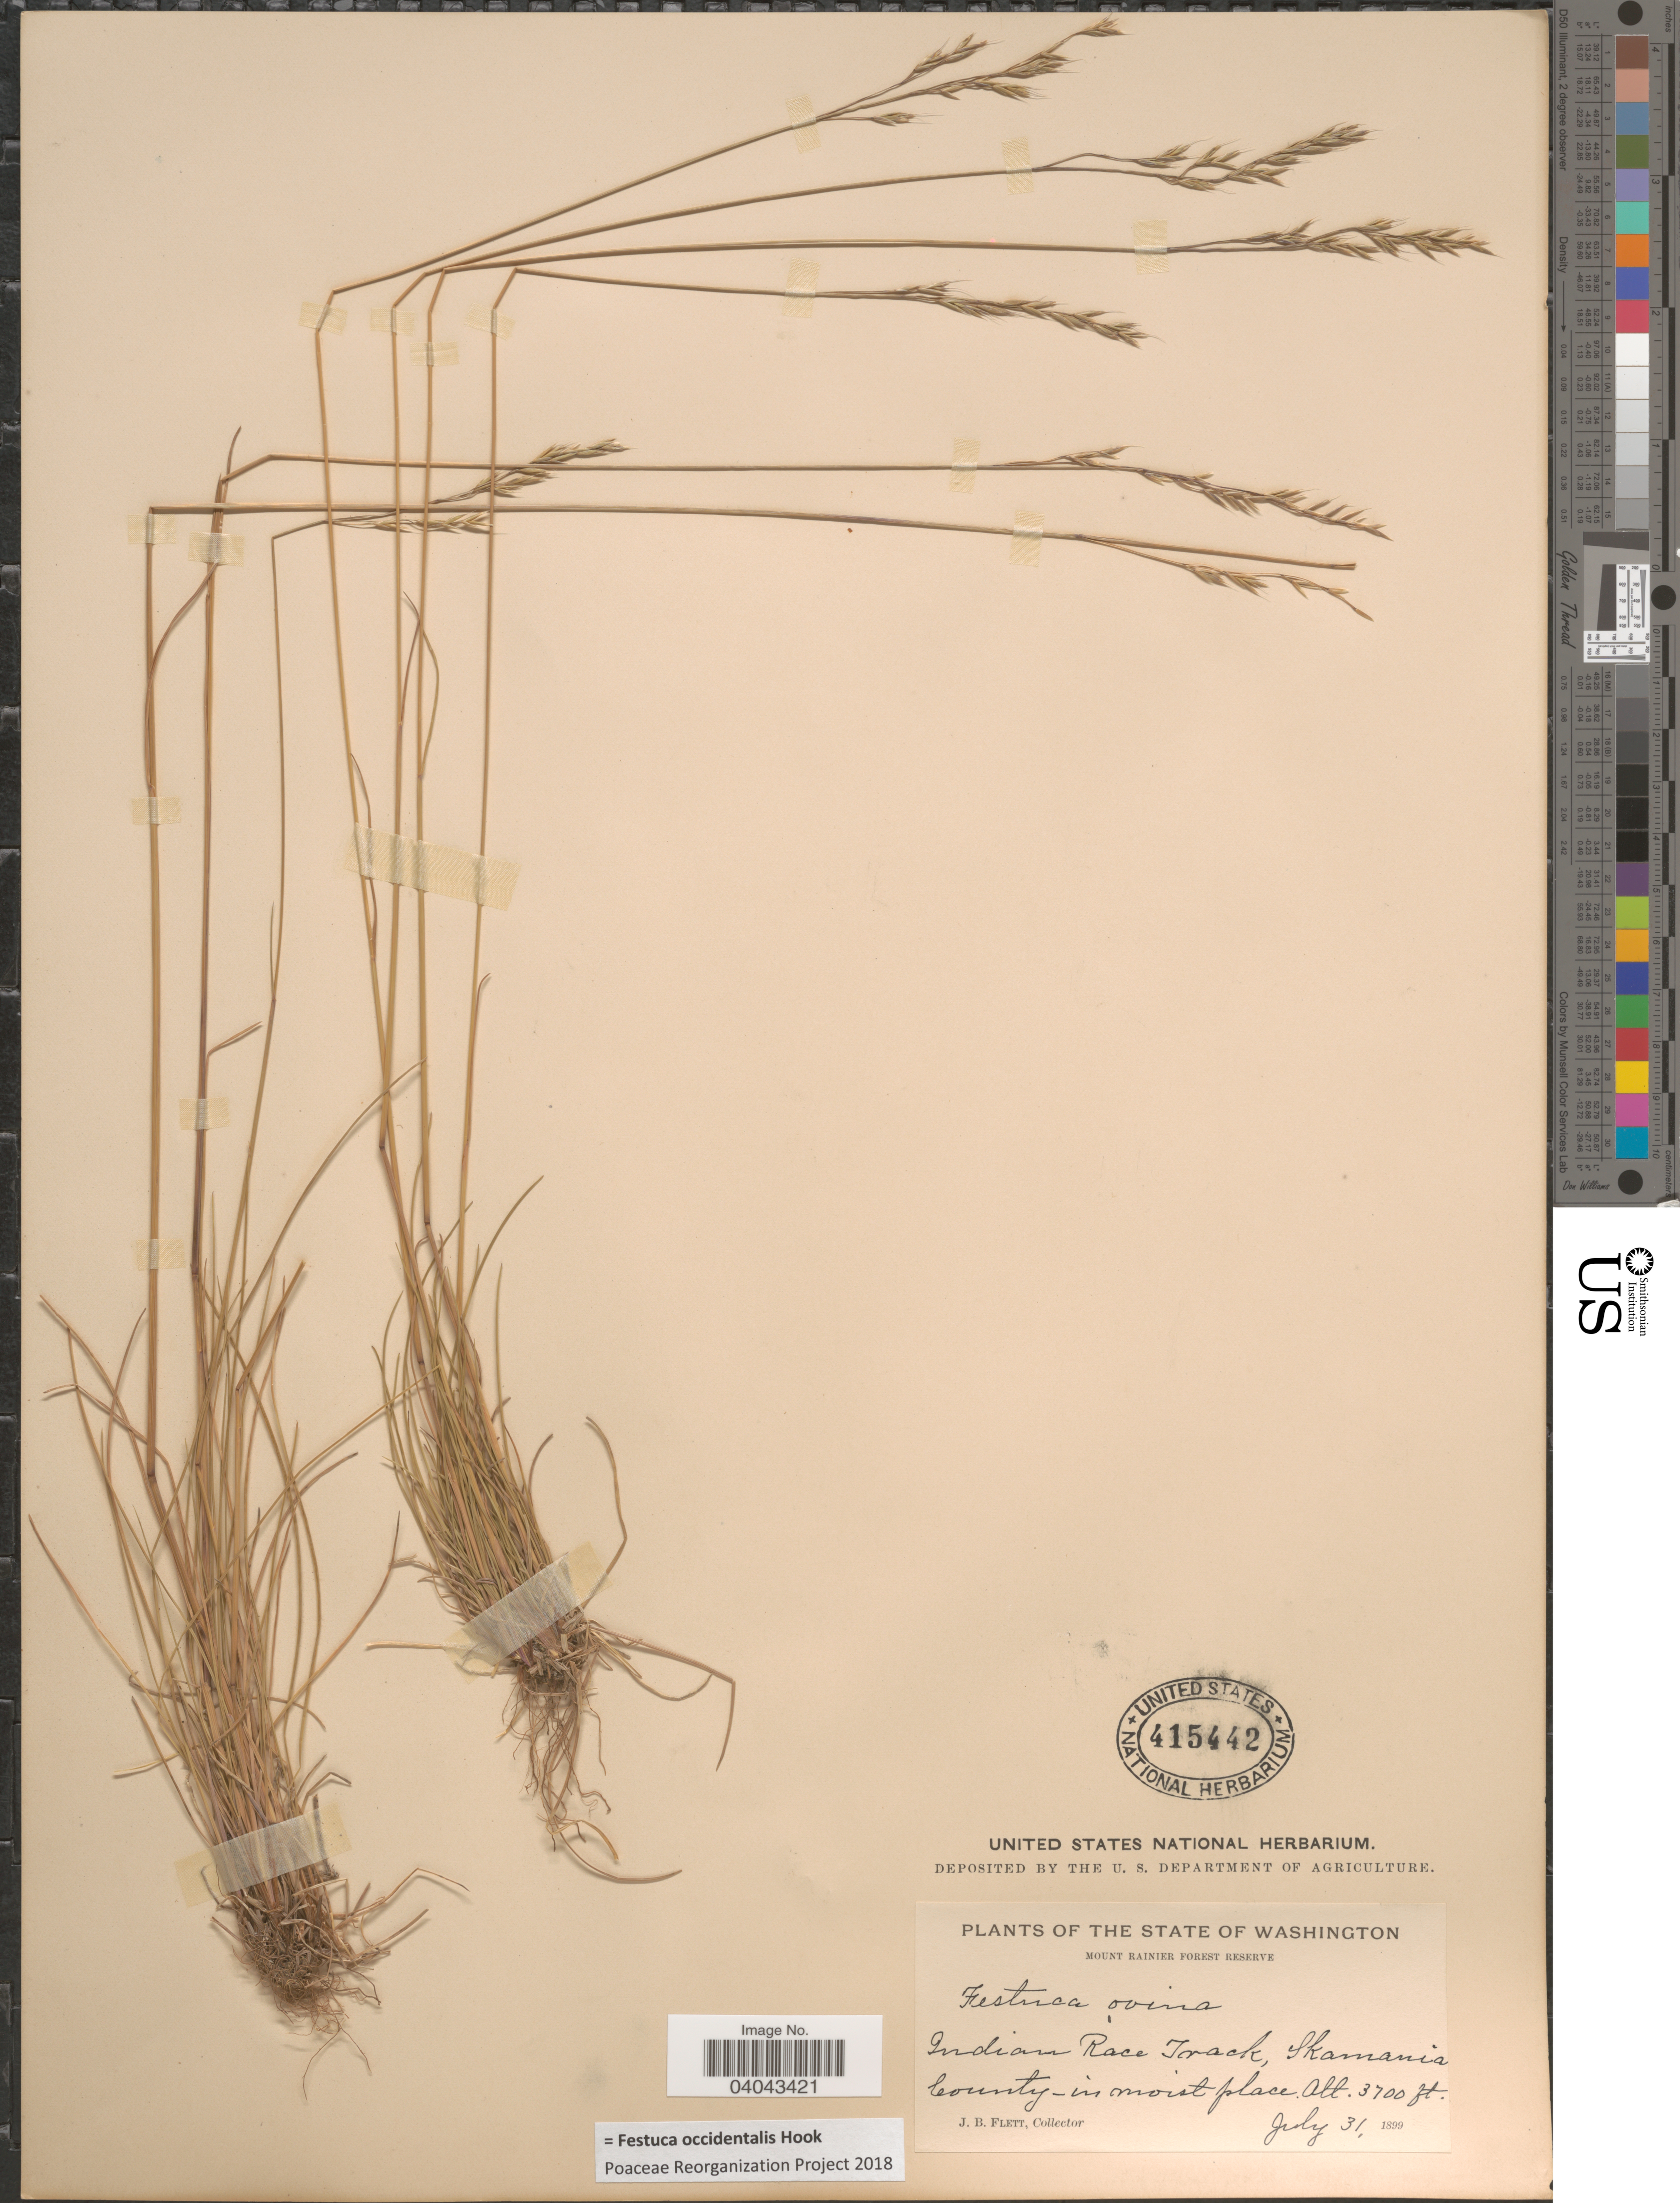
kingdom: Plantae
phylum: Tracheophyta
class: Liliopsida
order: Poales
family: Poaceae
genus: Festuca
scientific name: Festuca occidentalis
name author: Hook.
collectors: J. Flett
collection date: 1899-07-31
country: United States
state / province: Washington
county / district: Skamania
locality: Mount Rainier Forest Reserve. Indian Race Track, Skamania County.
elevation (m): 1128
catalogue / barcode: US 415442